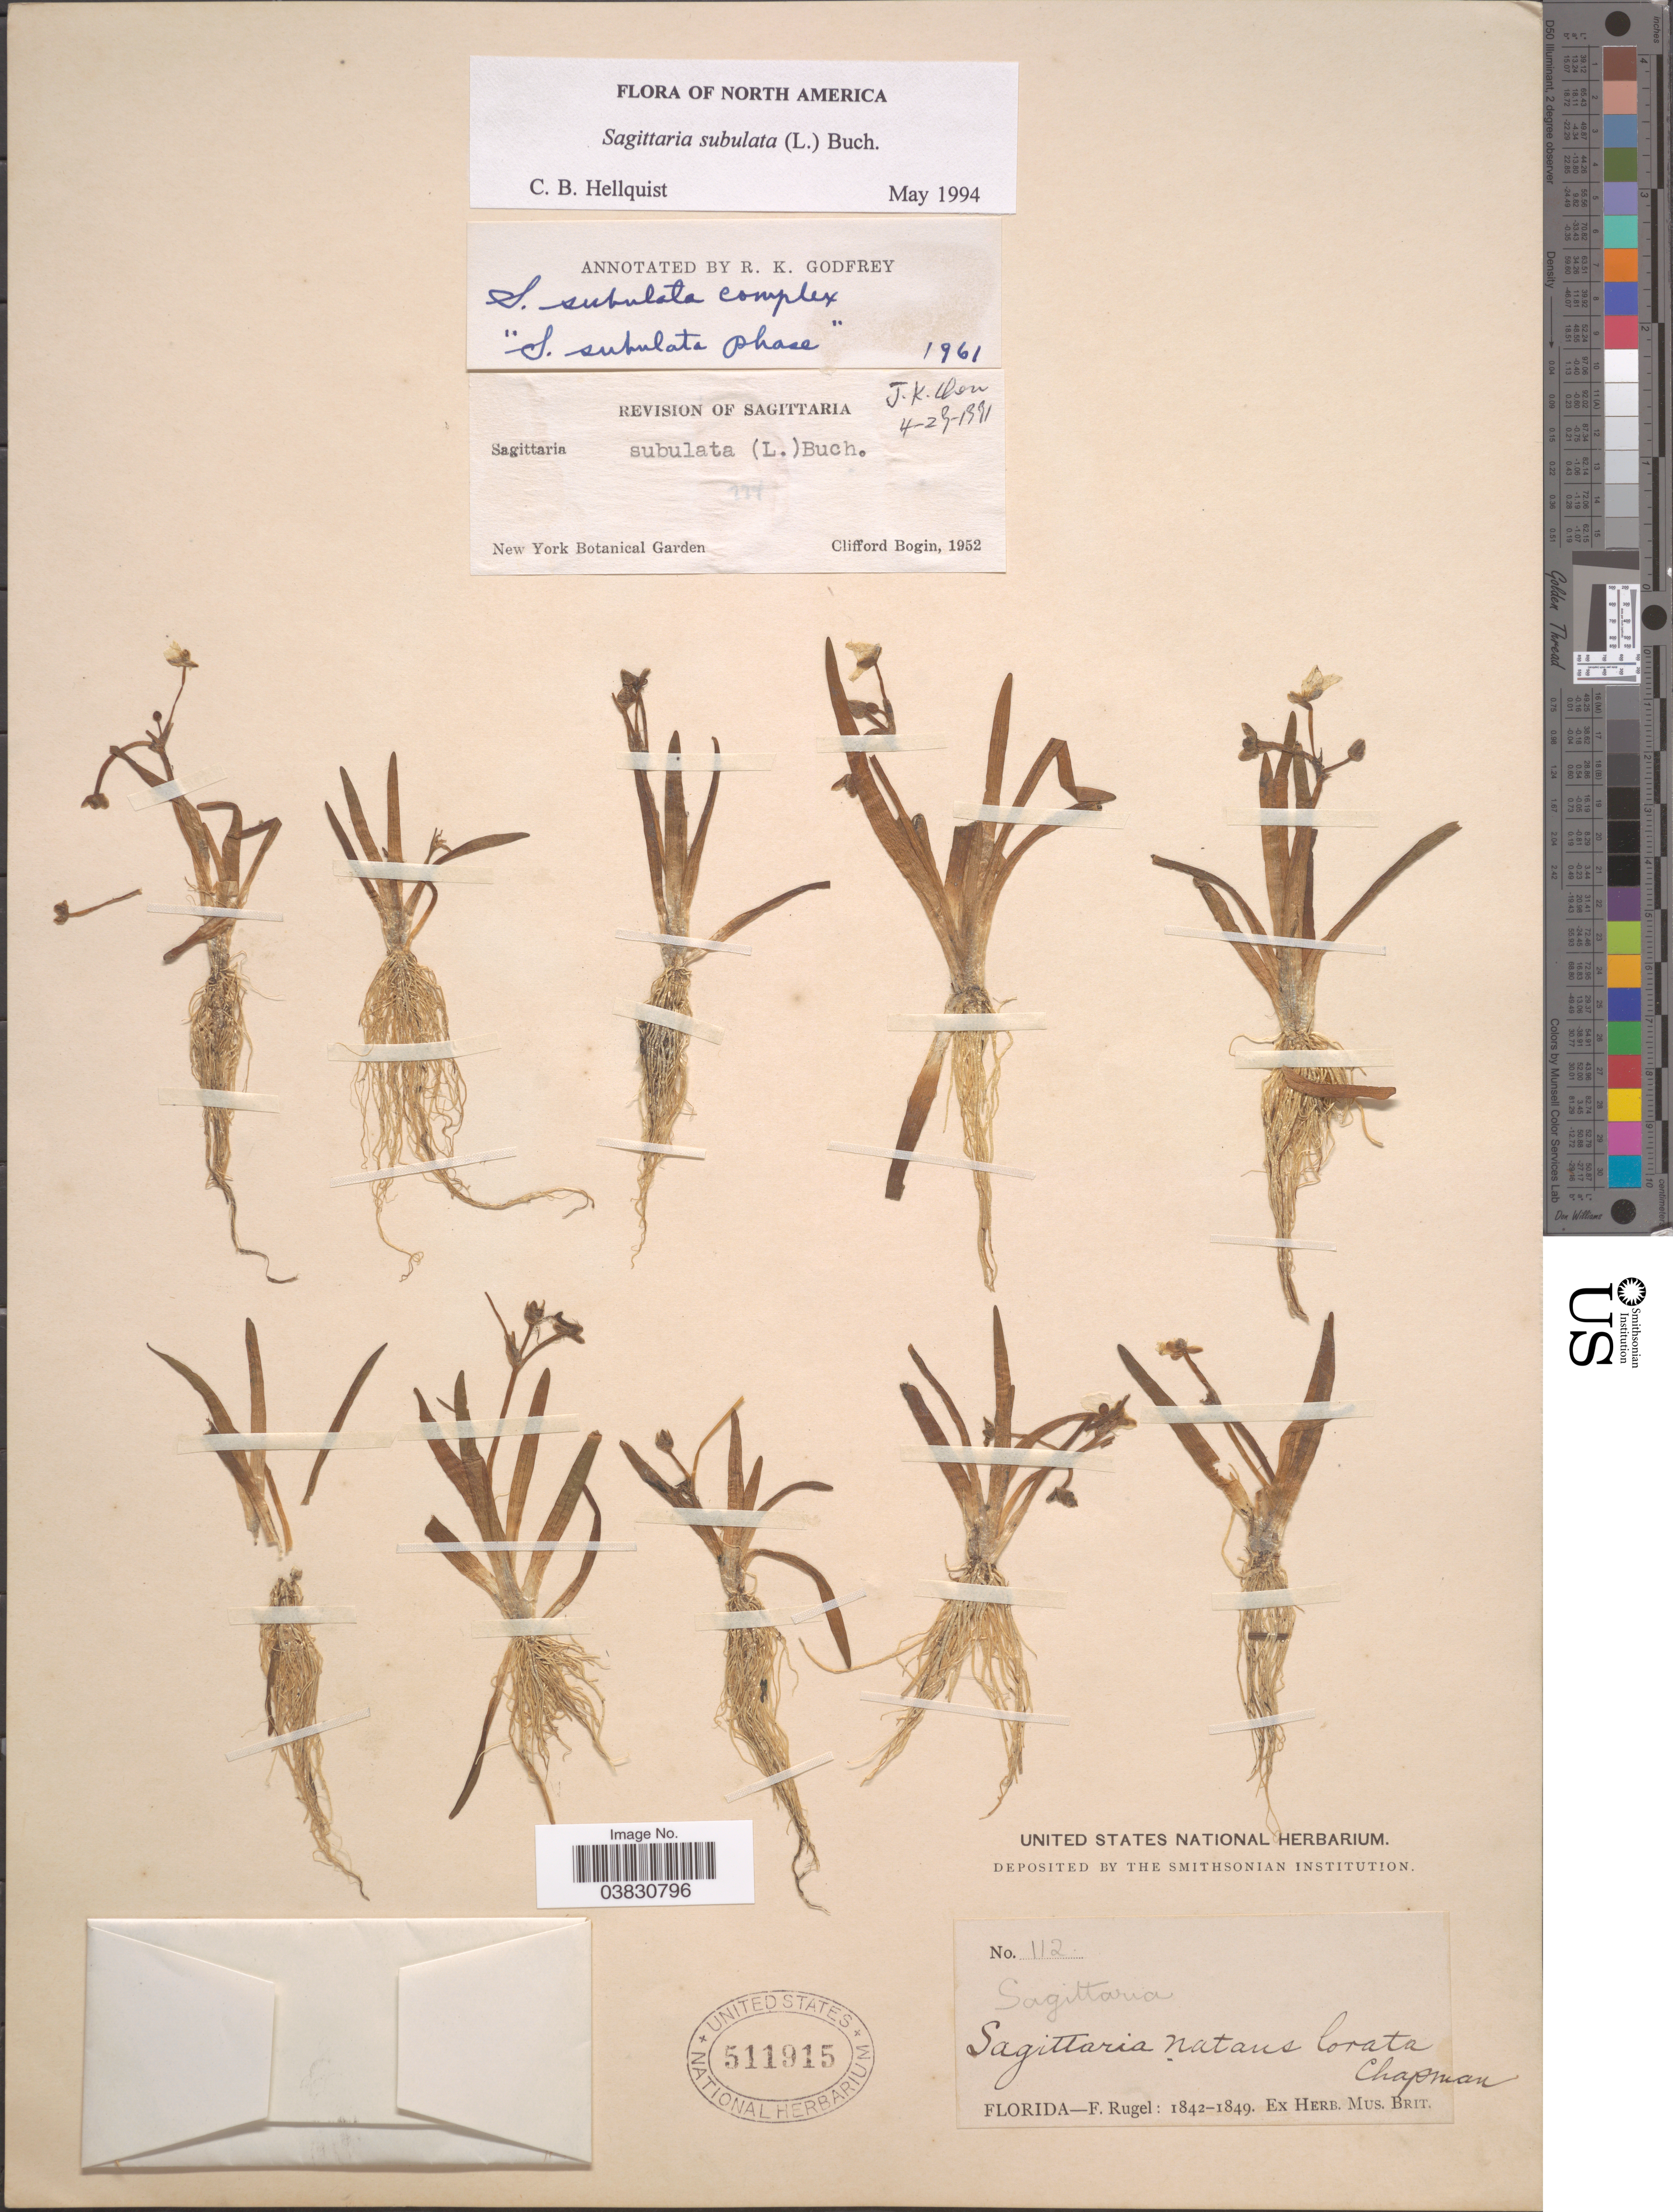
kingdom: Plantae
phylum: Tracheophyta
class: Liliopsida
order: Alismatales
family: Alismataceae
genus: Sagittaria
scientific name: Sagittaria subulata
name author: (L.) Buchenau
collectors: F. Rugel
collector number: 112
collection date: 1842/1849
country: United States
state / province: Florida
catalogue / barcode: US 511915